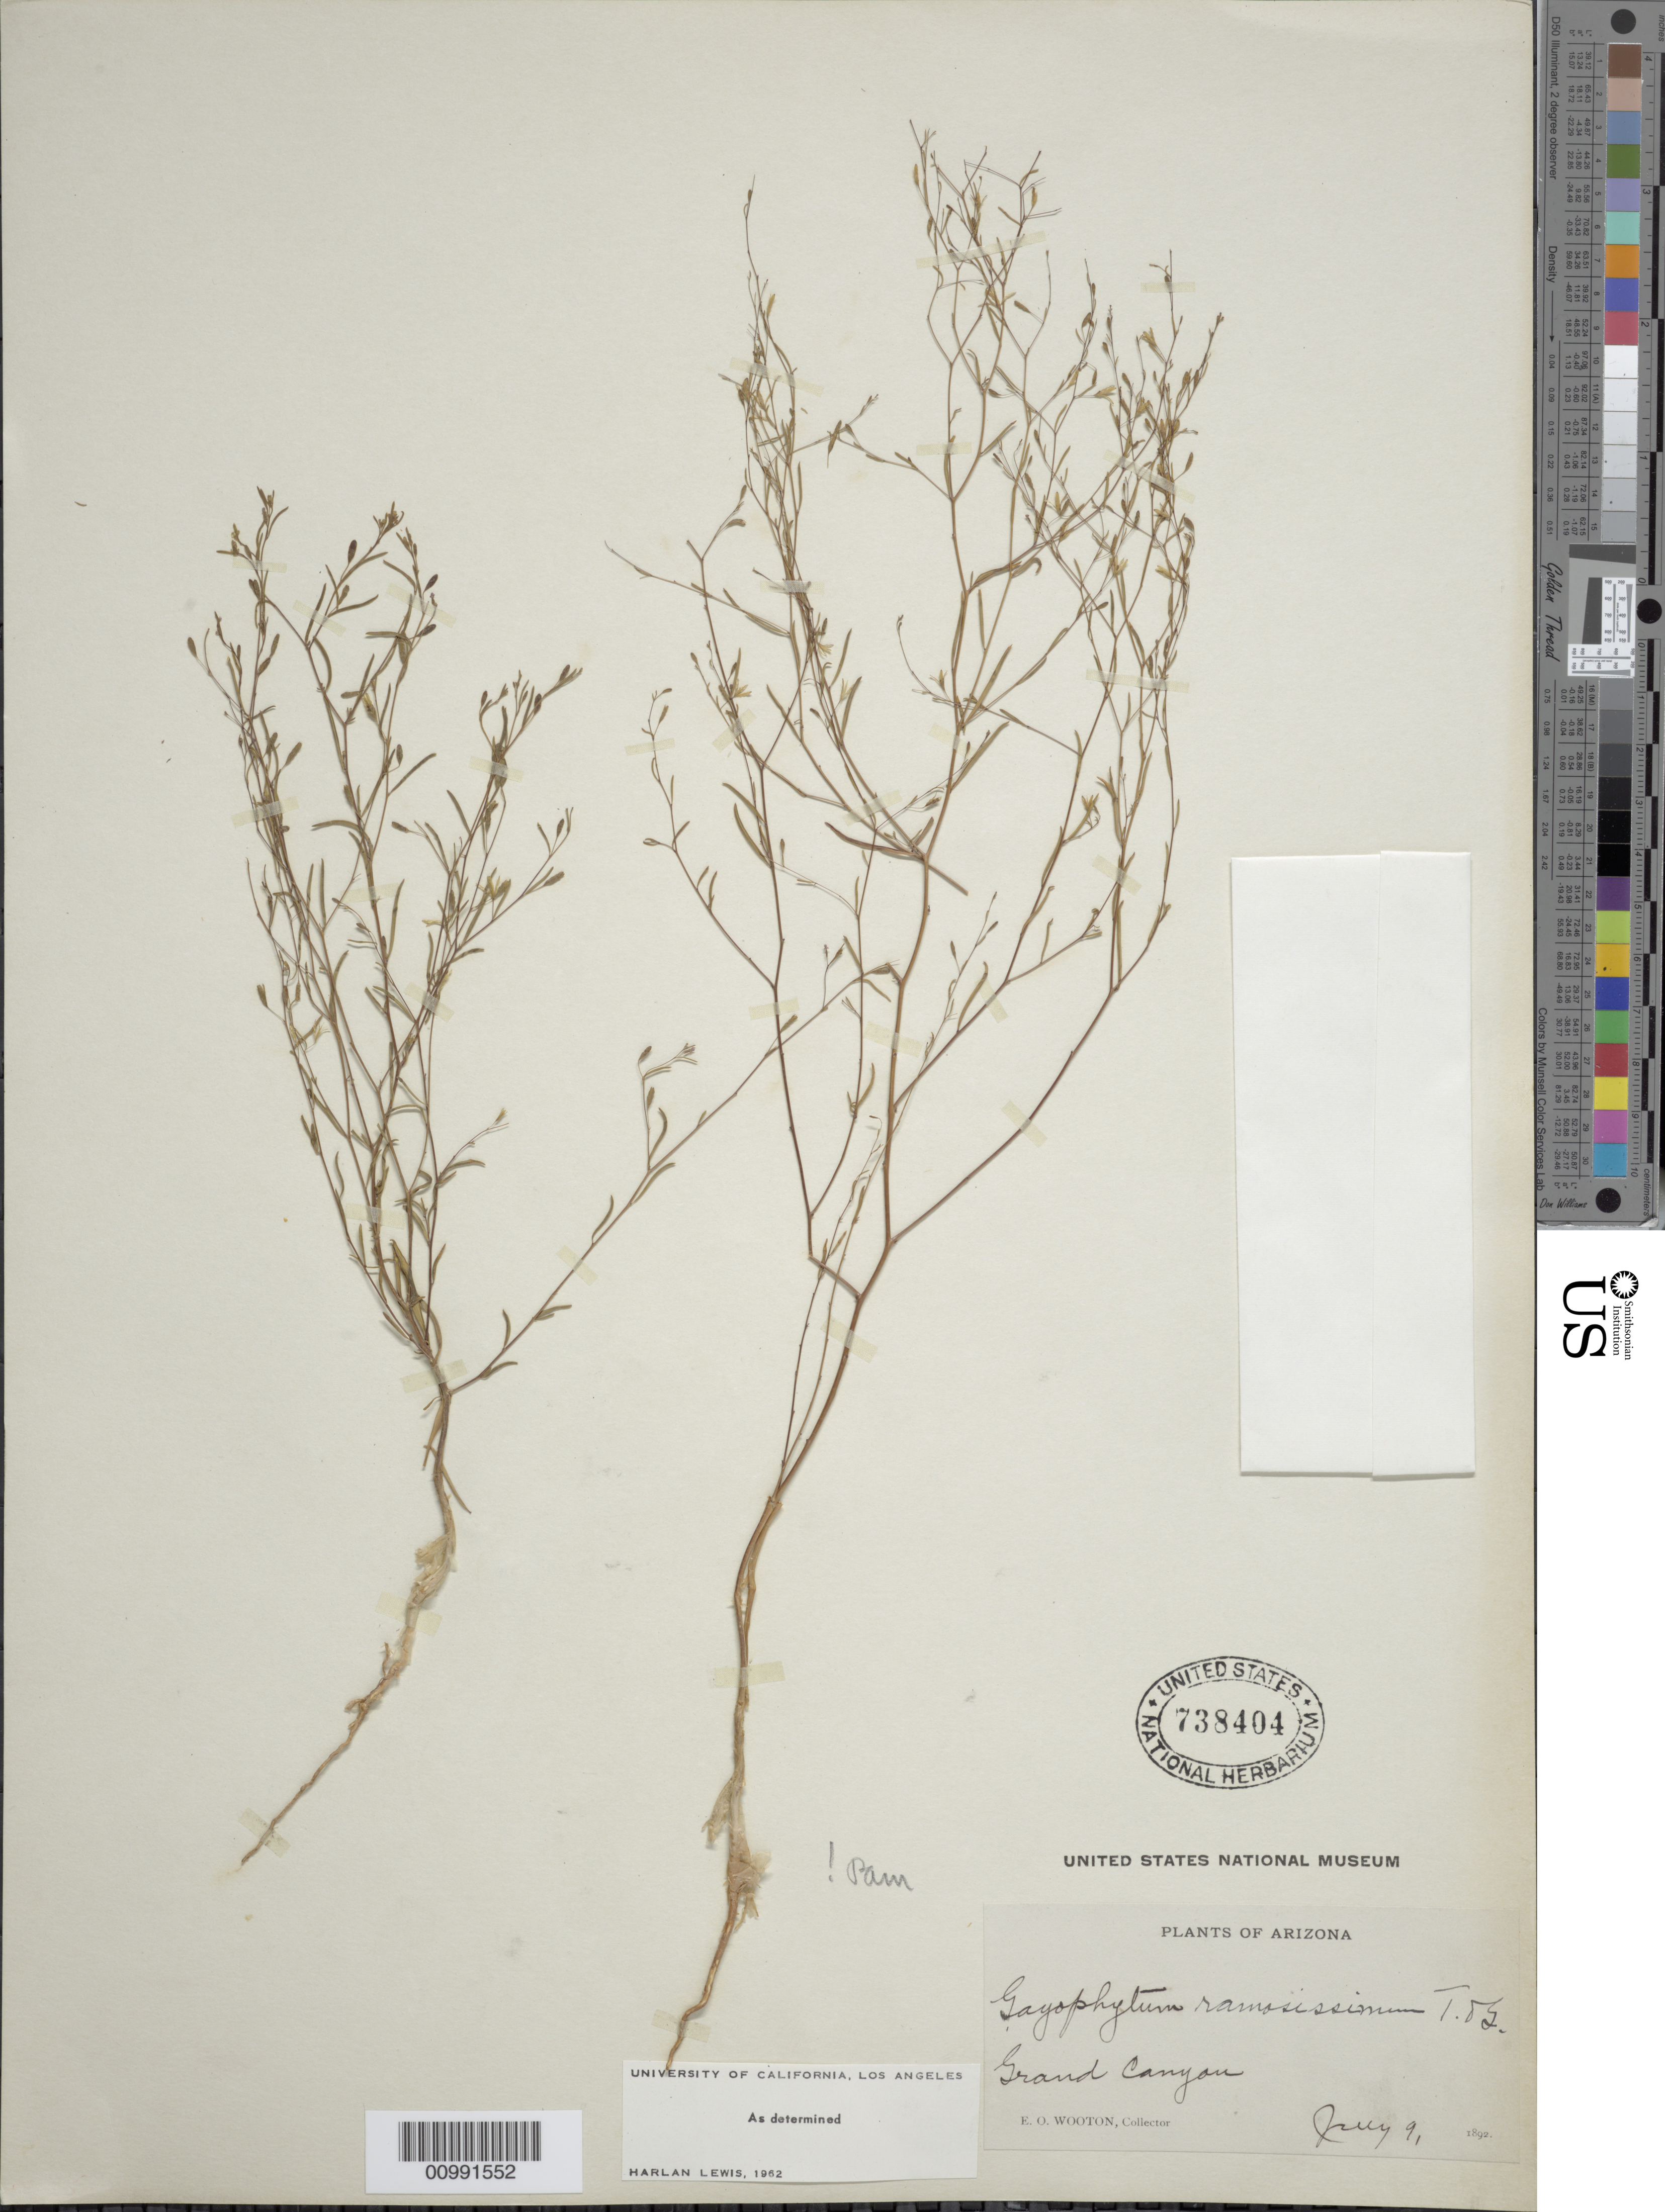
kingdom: Plantae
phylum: Tracheophyta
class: Magnoliopsida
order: Myrtales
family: Onagraceae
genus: Gayophytum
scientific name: Gayophytum ramosissimum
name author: Torr. & A. Gray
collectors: E. O. Wooton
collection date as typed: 09 Jul 1892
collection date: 1892-07-09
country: United States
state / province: Arizona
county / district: Coconino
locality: Grand Canyon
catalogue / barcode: US 738404